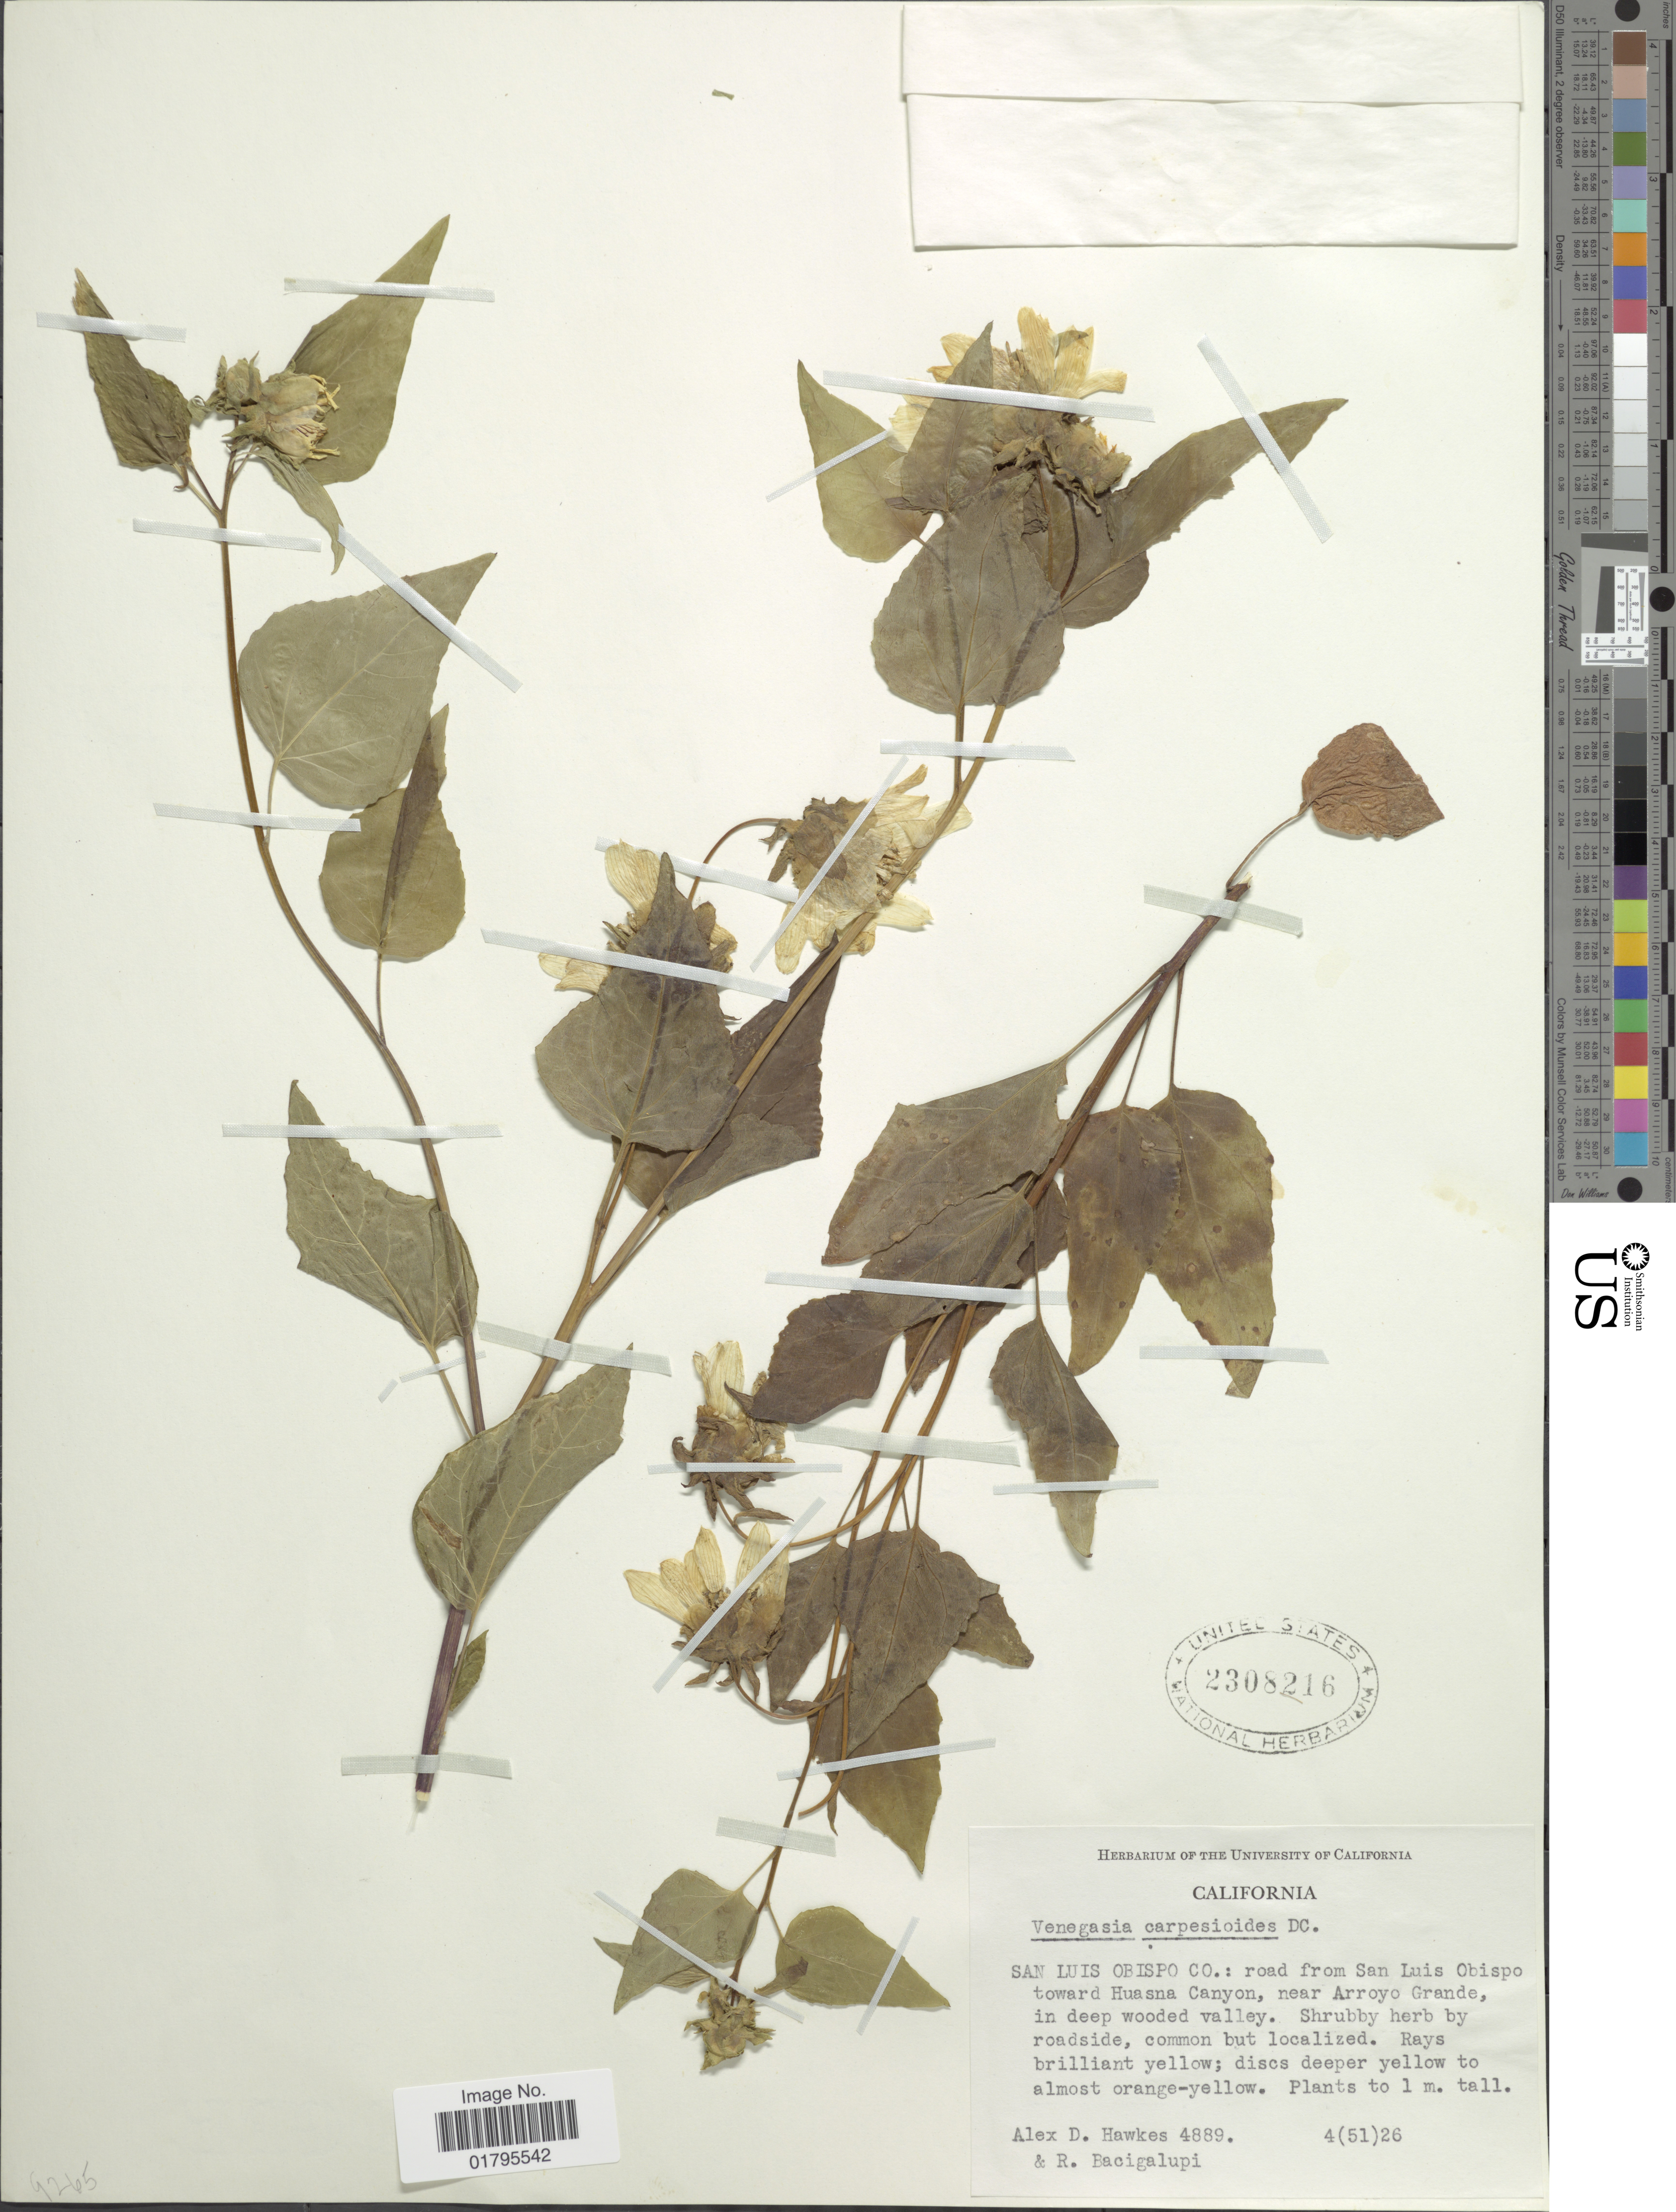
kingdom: Plantae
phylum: Tracheophyta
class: Magnoliopsida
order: Asterales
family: Asteraceae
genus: Venegasia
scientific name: Venegasia carpesioides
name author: DC.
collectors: A. D. Hawkes & R. Bacigalupi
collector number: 4889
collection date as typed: Transcribed d/m/y: 26/4/51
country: United States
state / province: California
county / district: San Luis Obispo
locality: San Luis Obispo Co.: road from San Luis Obispo toward Huasna Canyon, near Arroyo Grande, in deep wooded valley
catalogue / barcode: US 2308216